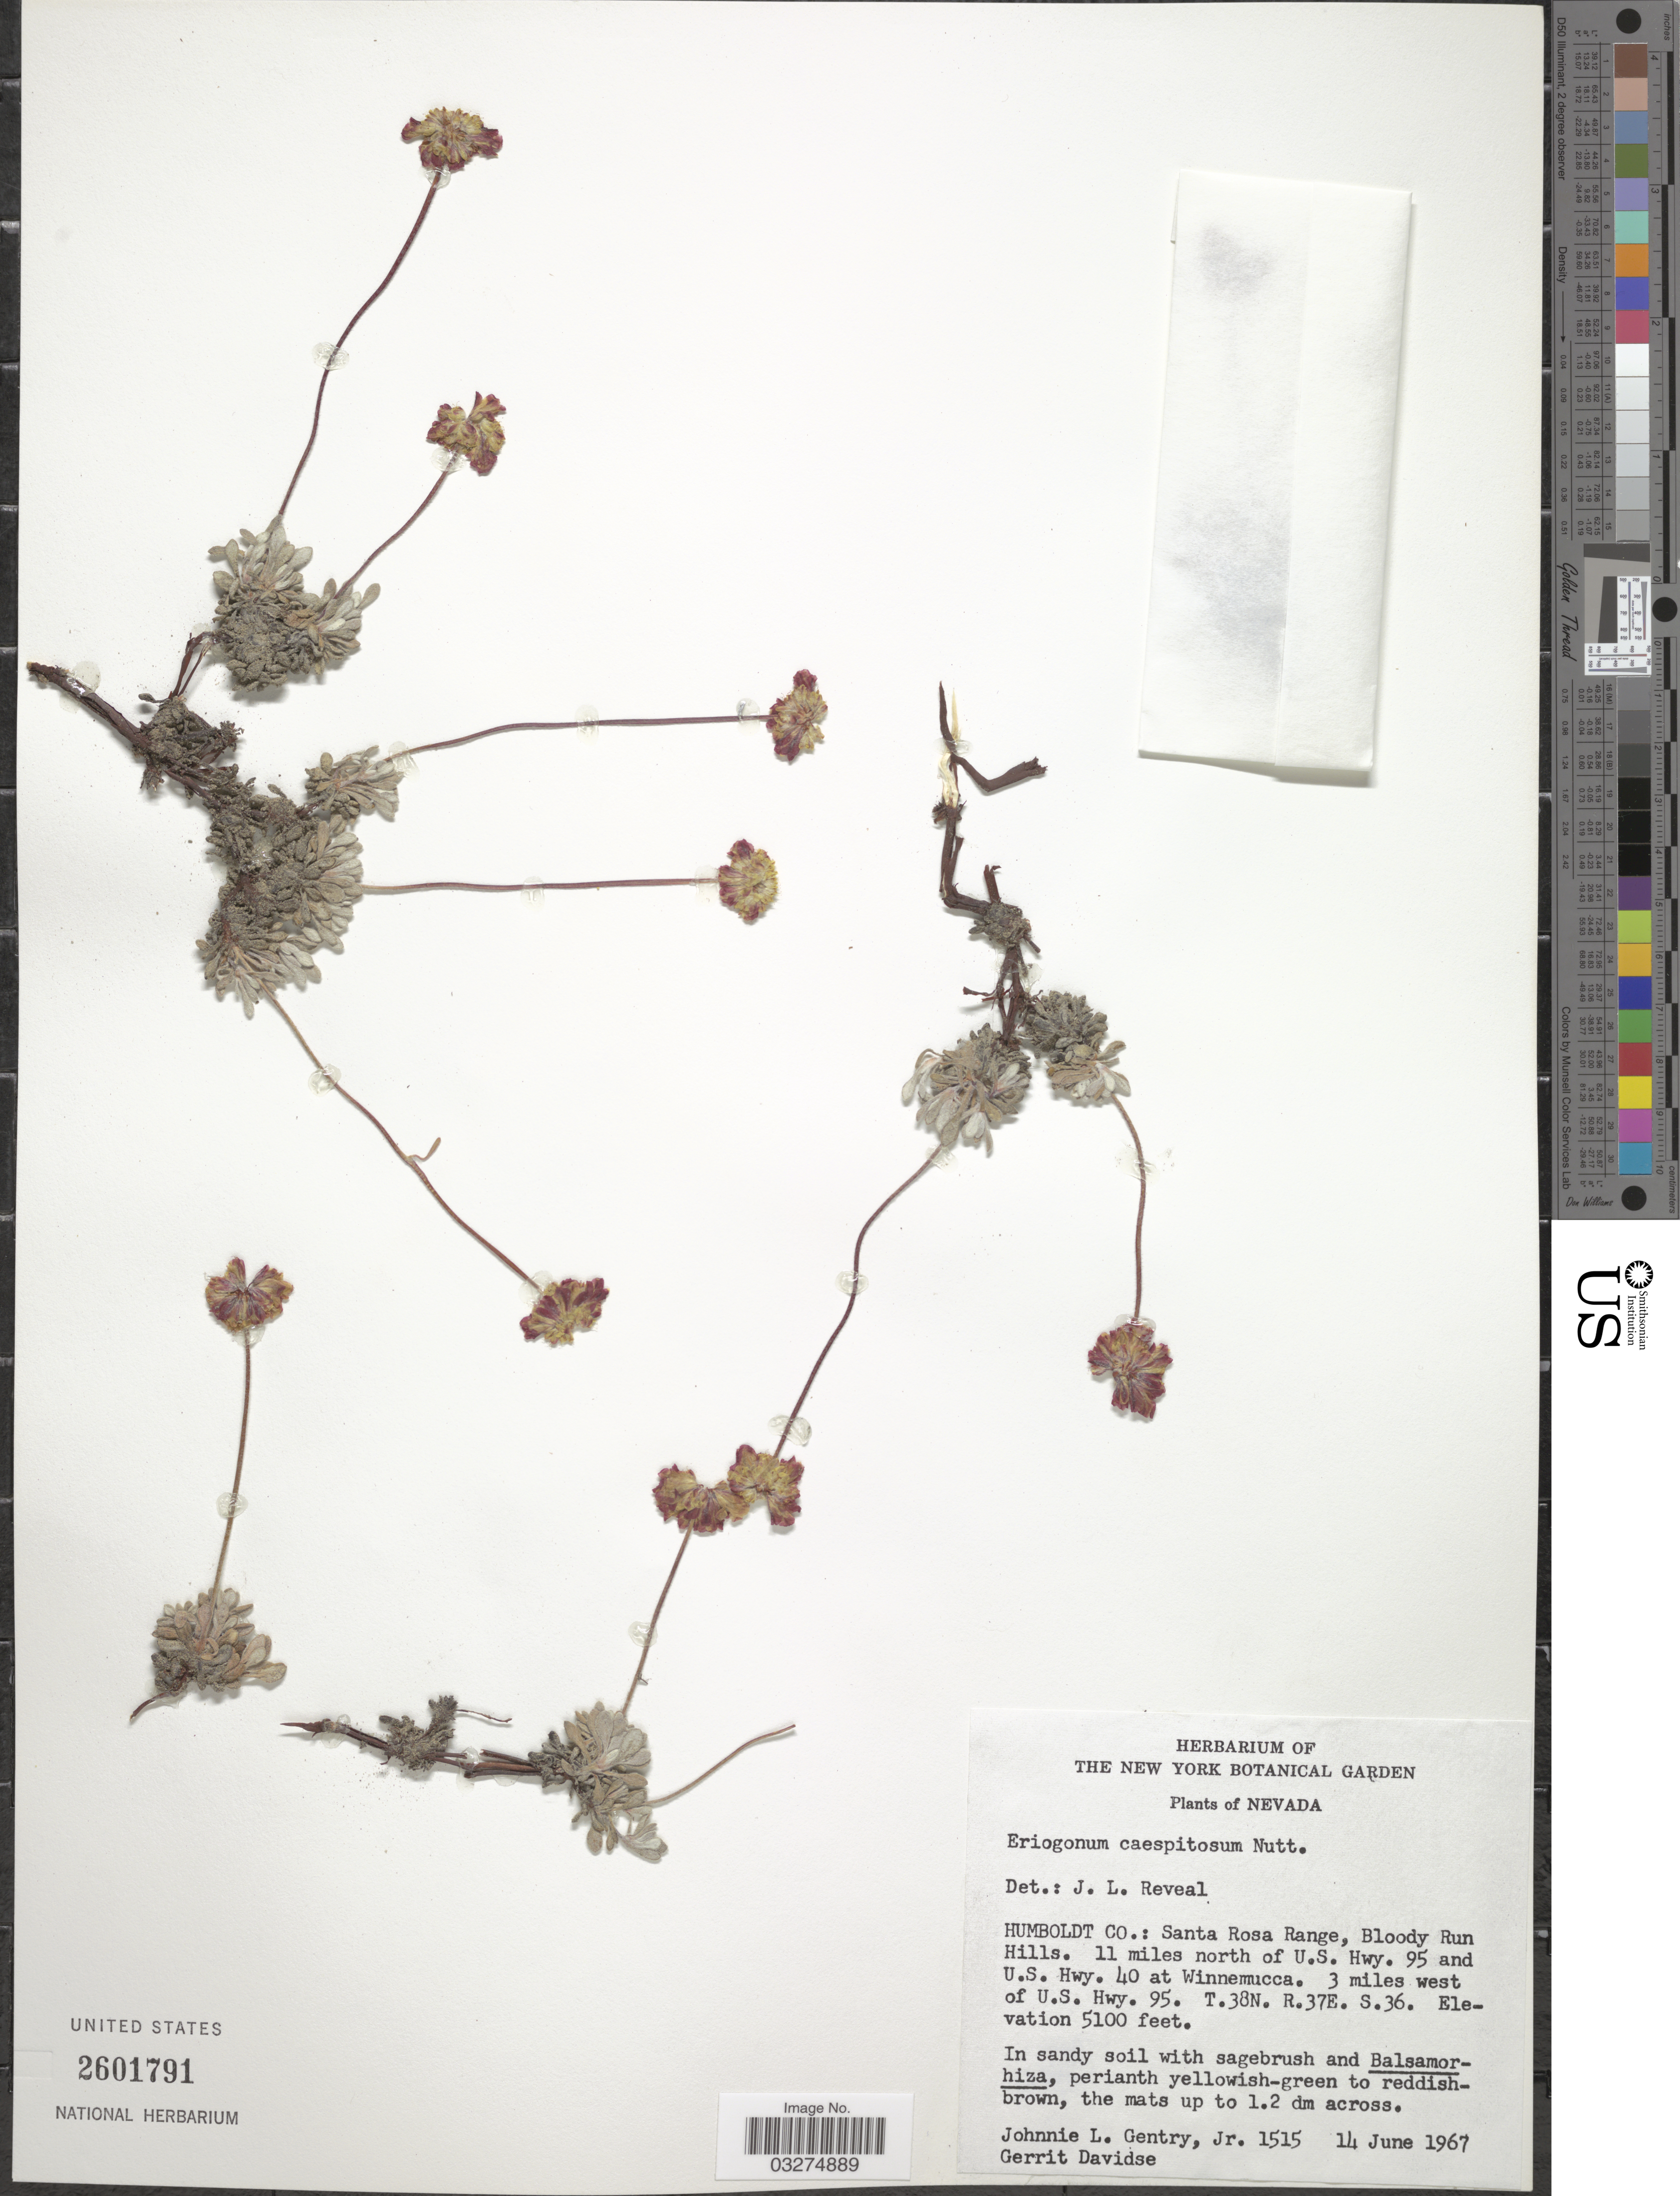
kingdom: Plantae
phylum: Tracheophyta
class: Magnoliopsida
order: Caryophyllales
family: Polygonaceae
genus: Eriogonum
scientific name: Eriogonum caespitosum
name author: Nutt.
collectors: J. L. Gentry & G. Davidse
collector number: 1515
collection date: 1967-06-14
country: United States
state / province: Nevada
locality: Humboldt Co.: Santa Rosa Range, Bloody Run Hills. 11 miles north of U.S. Hwy. 95 and U.S. Hwy. 40 at Winnemucca. 3 miles west of U.S. Hwy. 95. T.38N. R.37E. S.36.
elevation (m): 1554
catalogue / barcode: US 2601791